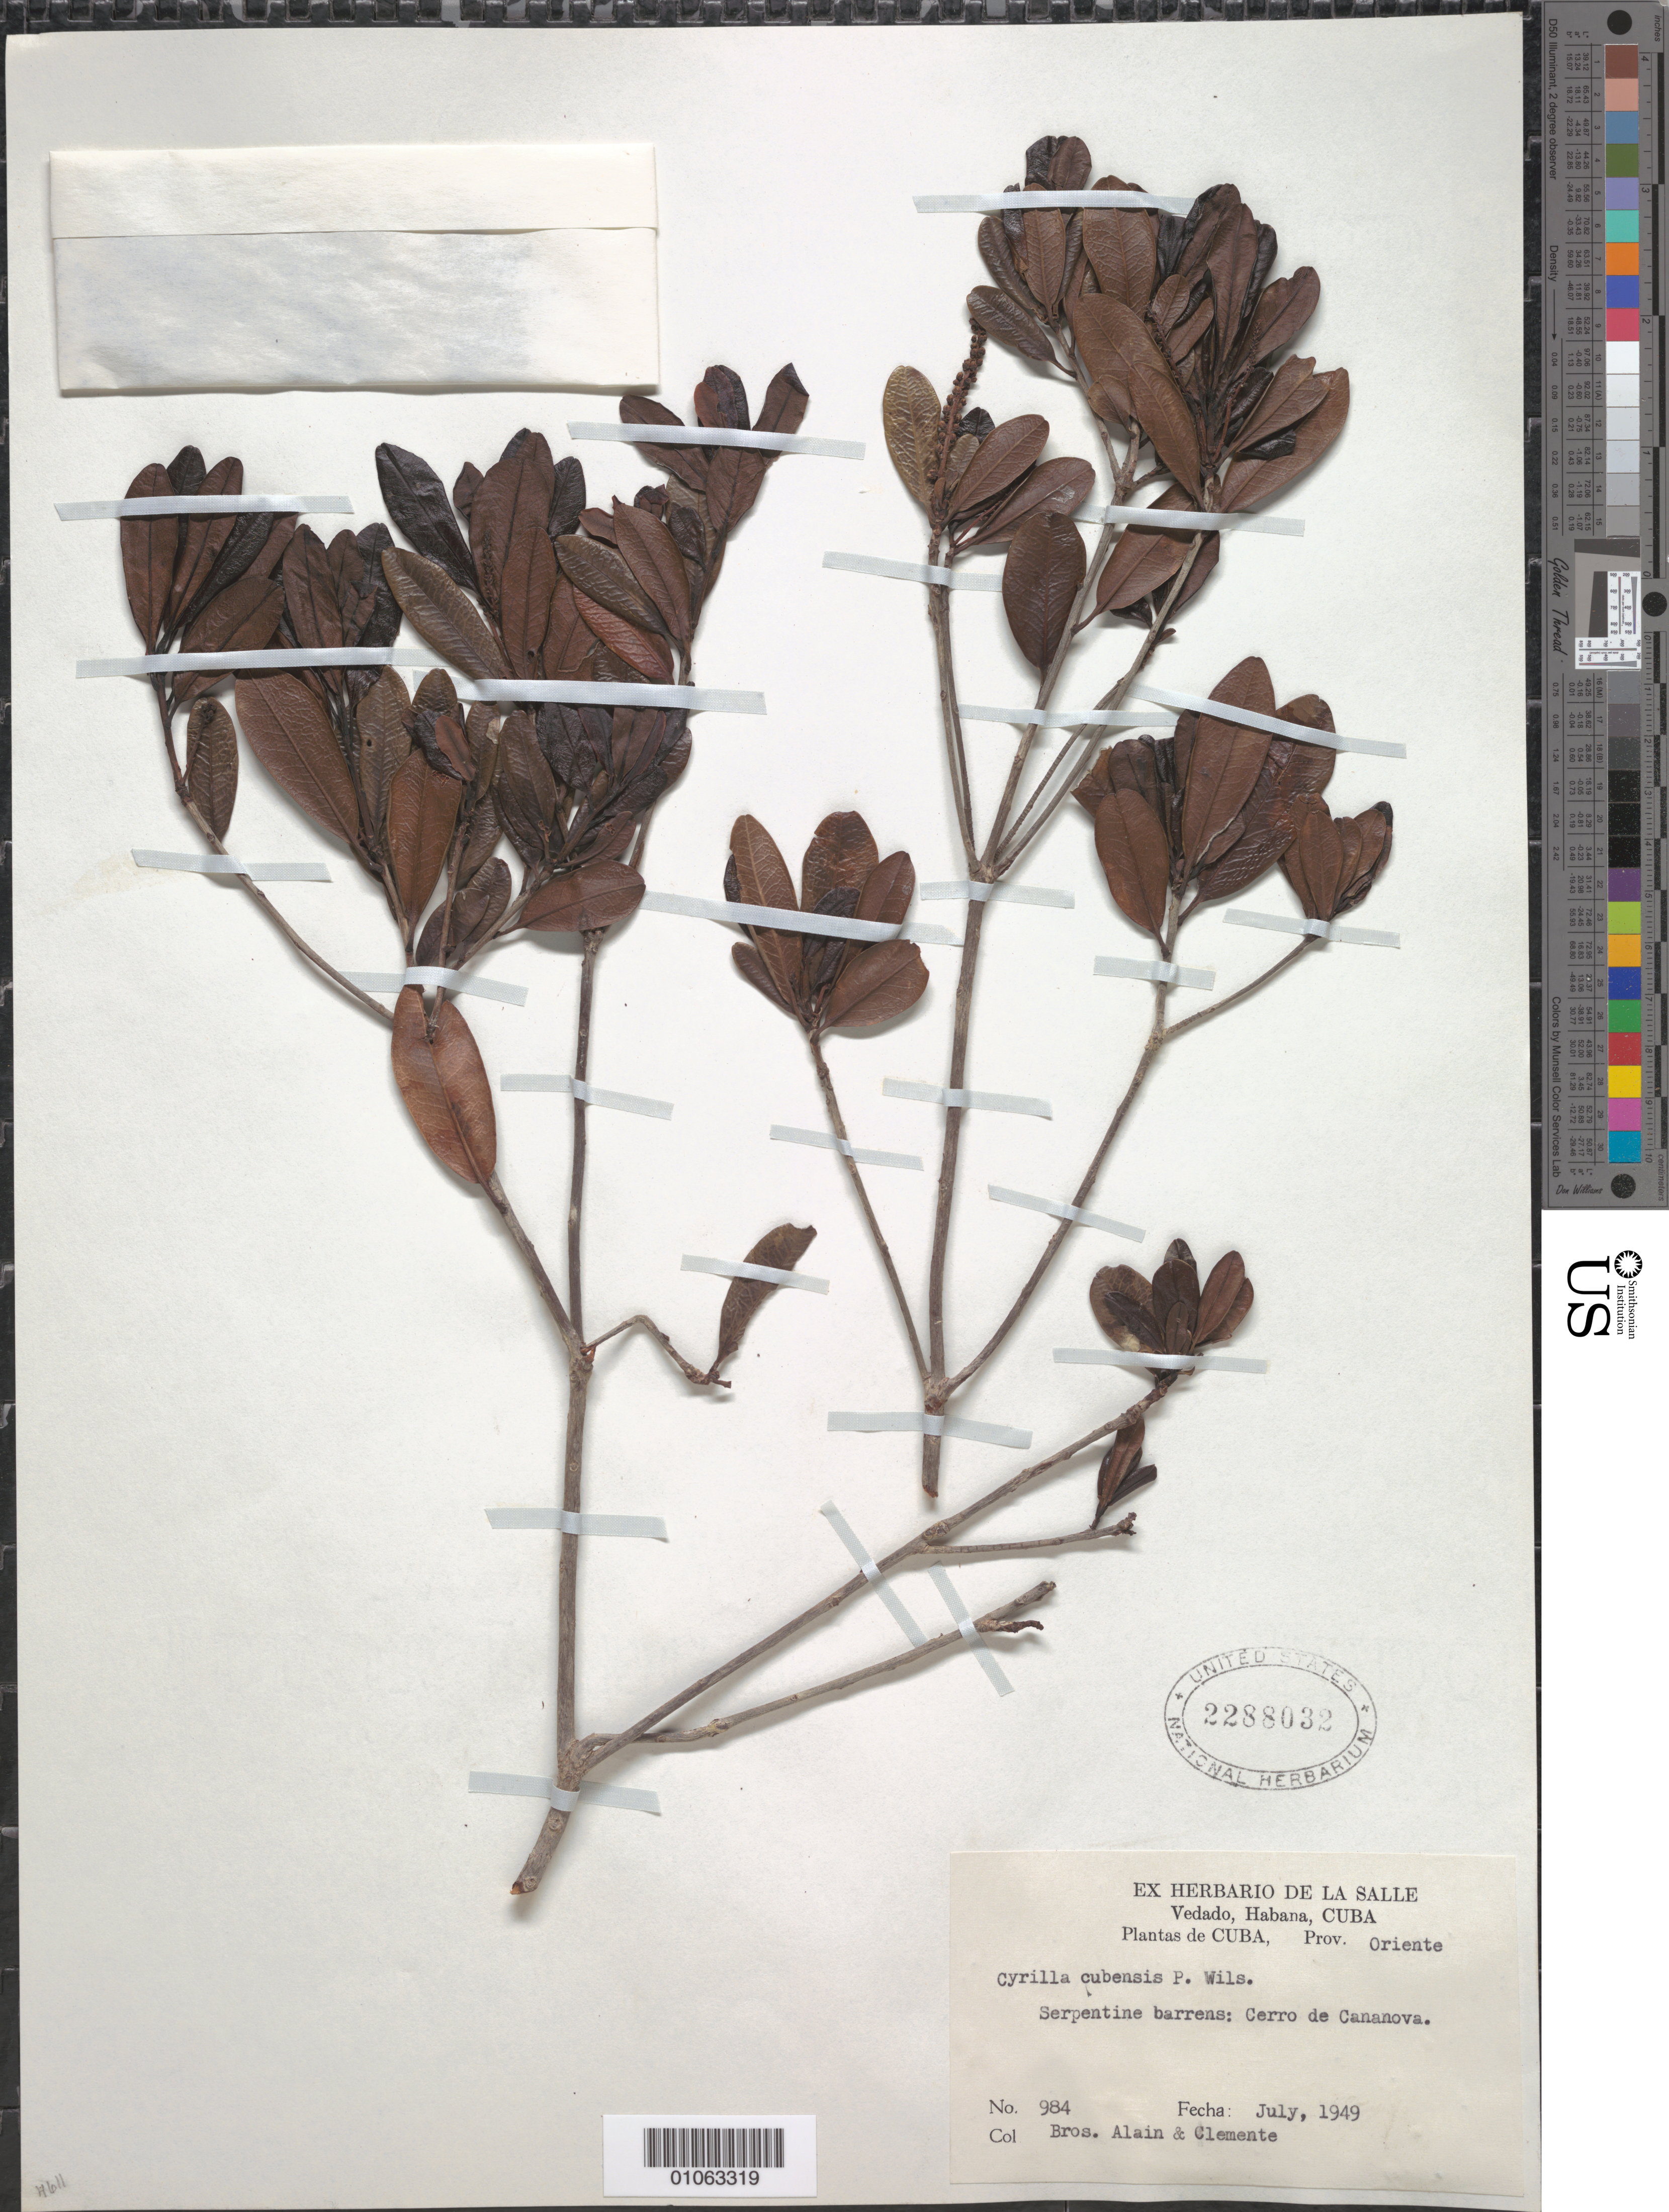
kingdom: Plantae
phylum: Tracheophyta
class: Magnoliopsida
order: Ericales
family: Cyrillaceae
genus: Cyrilla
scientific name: Cyrilla cubensis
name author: P. Wilson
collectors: A. H. Liogier & Bro. Clemente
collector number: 984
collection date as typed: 01 Jul 1949 to 31 Jul 1949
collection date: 1949-07-01/1949-07-31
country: Cuba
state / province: Oriente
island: Cuba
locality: Serpentine barrens: Cerro Cannanova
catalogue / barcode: US 2288032